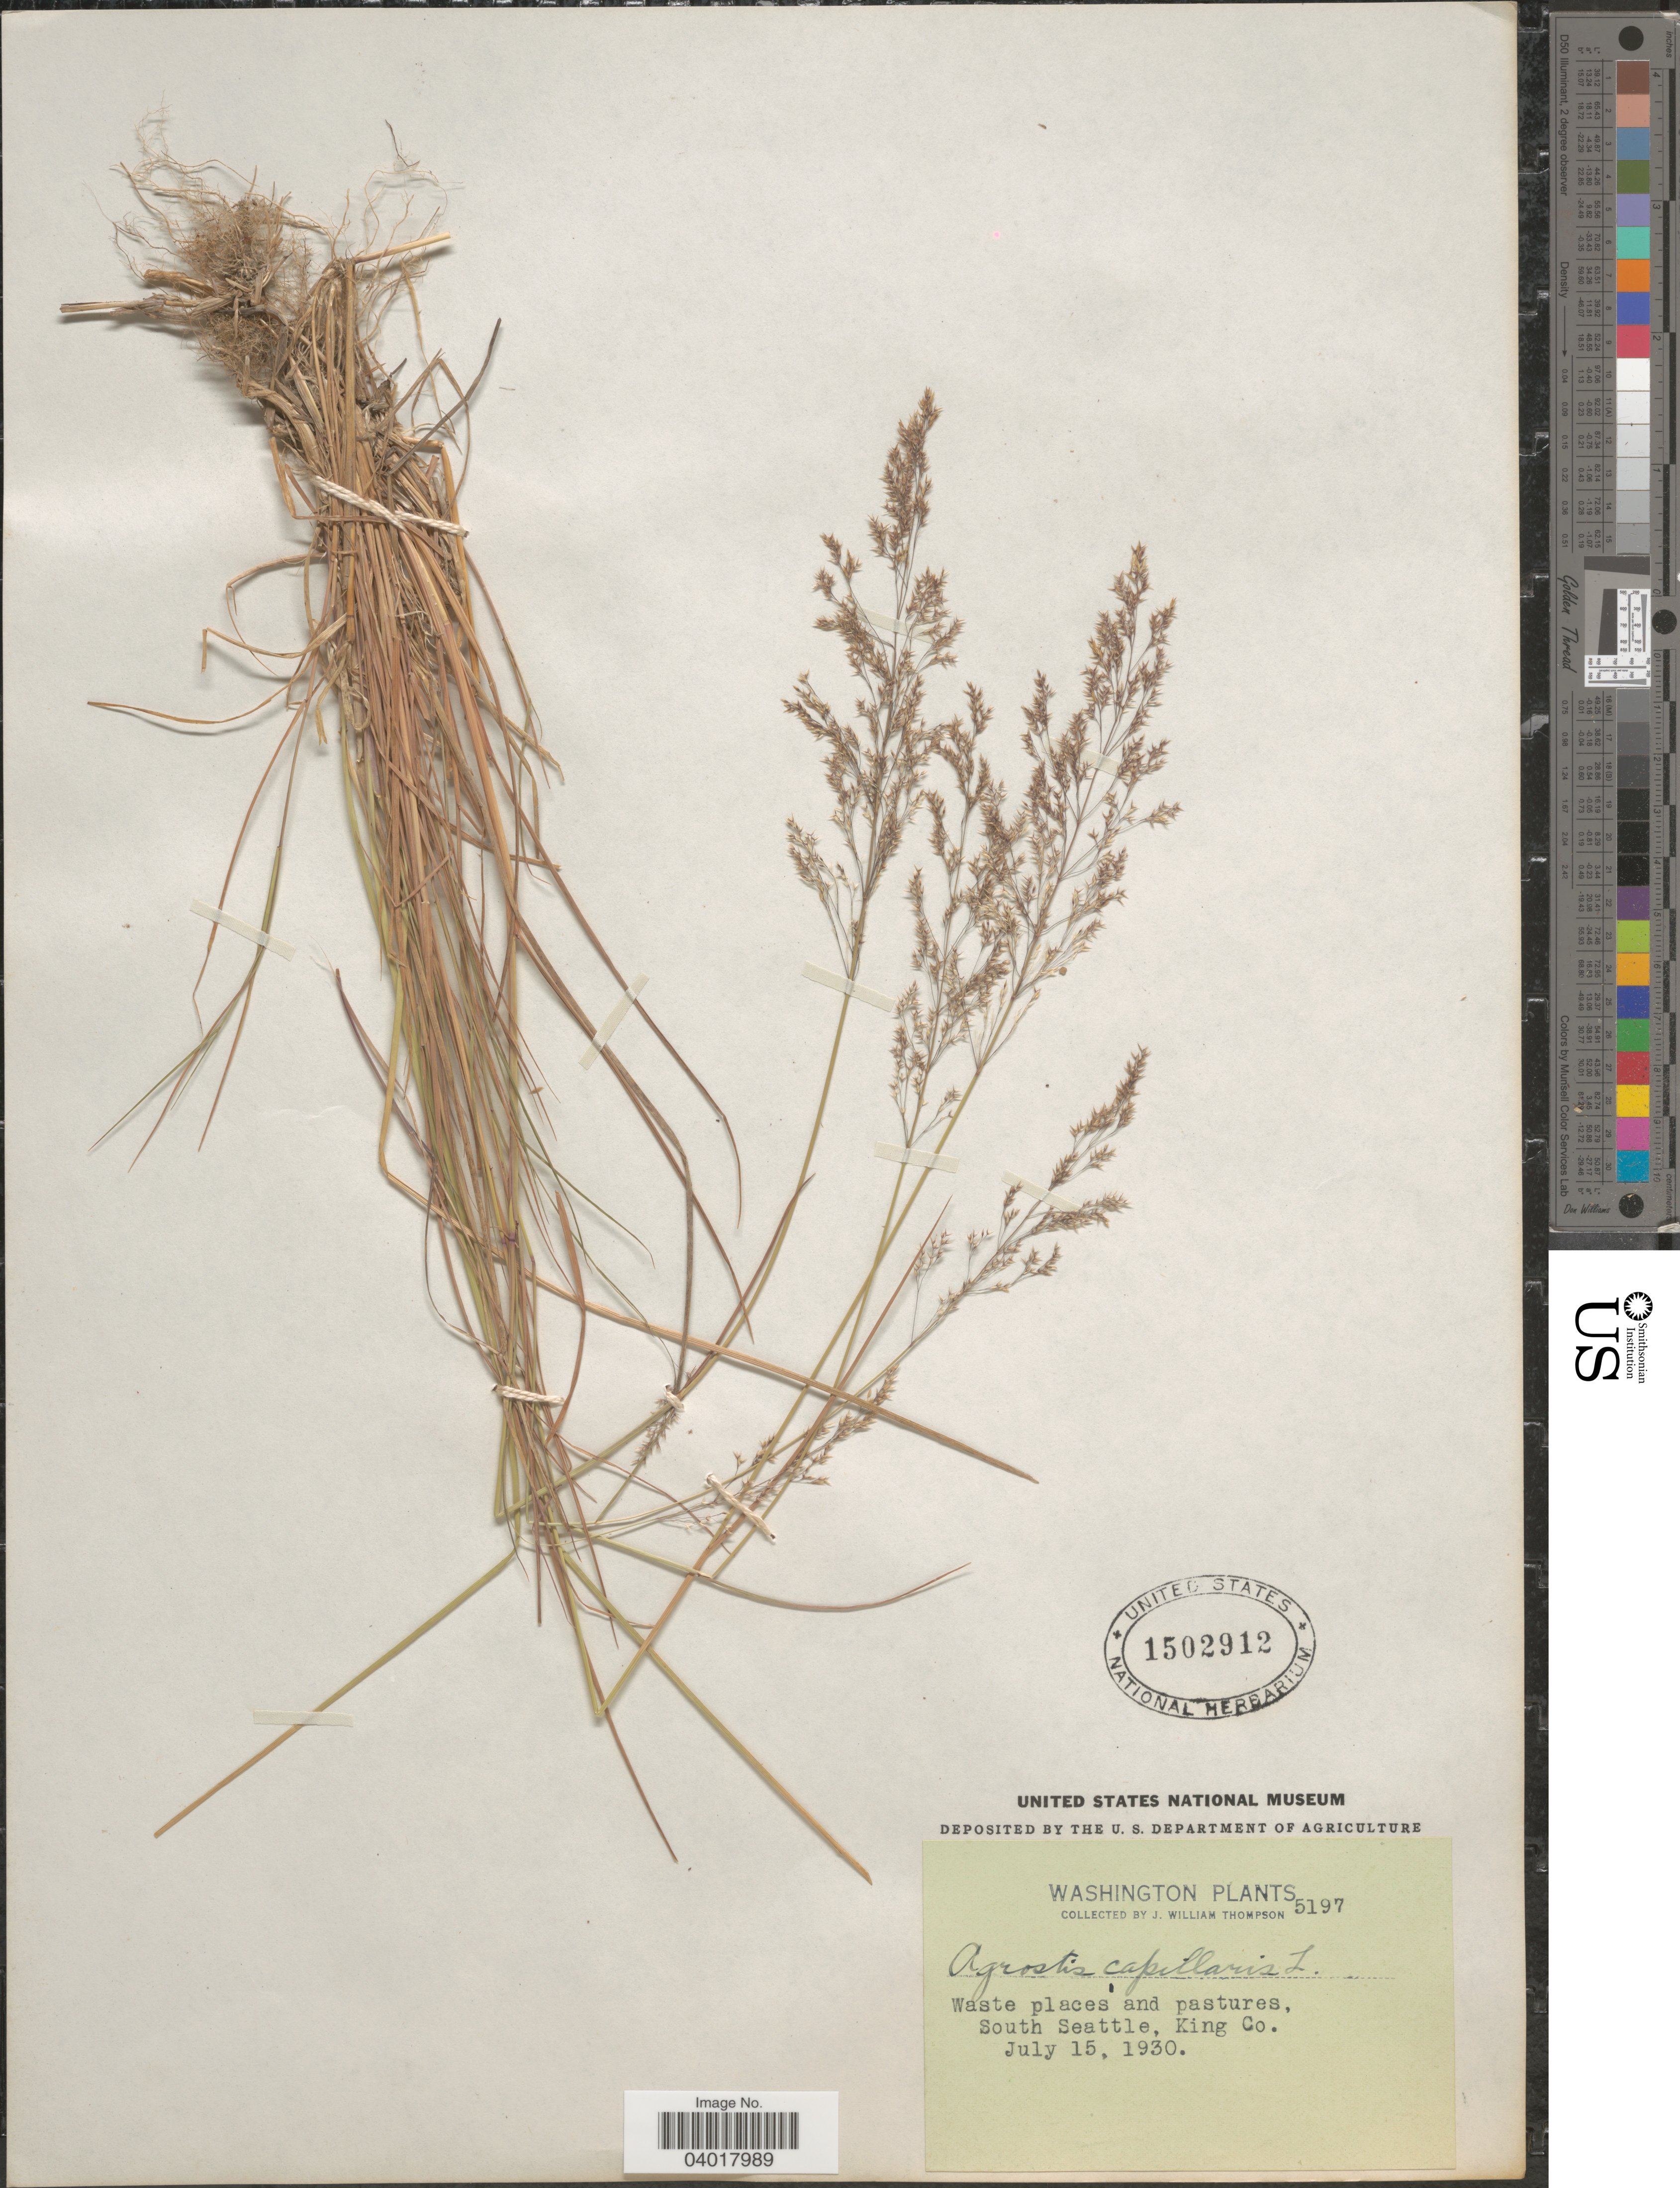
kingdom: Plantae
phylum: Tracheophyta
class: Liliopsida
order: Poales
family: Poaceae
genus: Agrostis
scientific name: Agrostis capillaris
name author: L.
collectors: J. W. Thompson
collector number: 5197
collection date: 1930-07-15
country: United States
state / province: Washington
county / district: King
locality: South Seattle, King Co.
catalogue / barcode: US 1502912